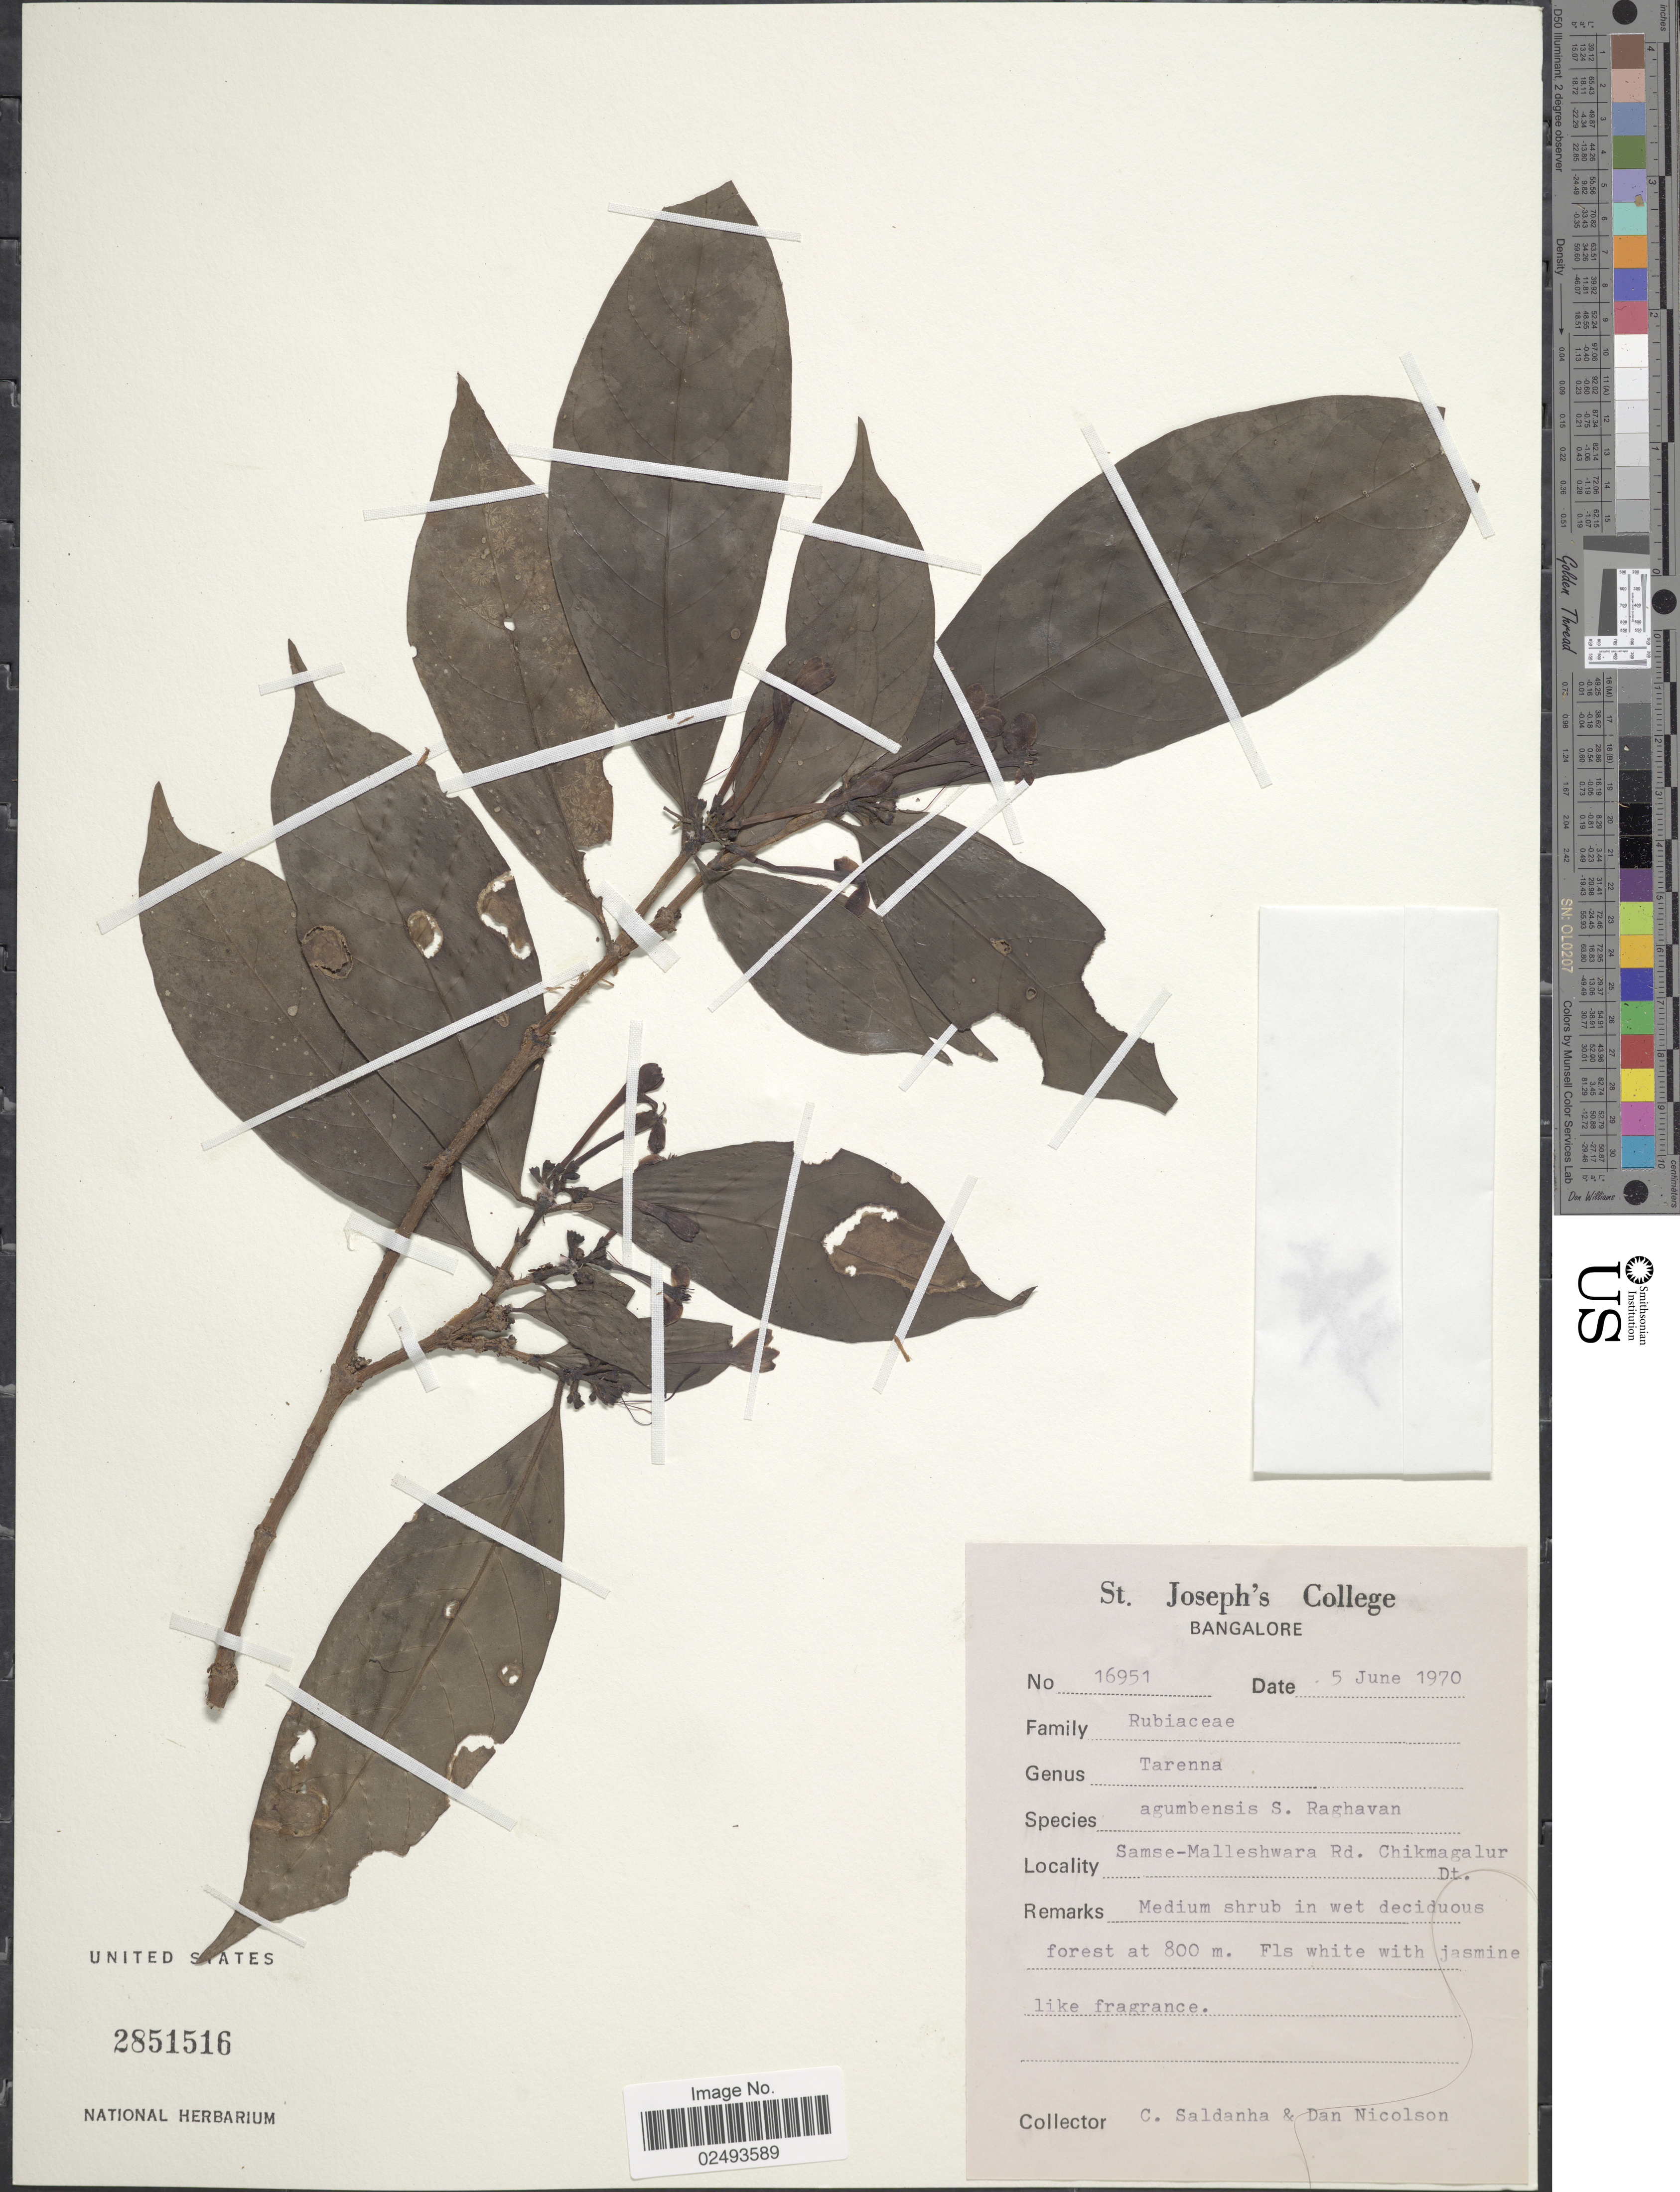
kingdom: Plantae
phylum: Tracheophyta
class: Magnoliopsida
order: Gentianales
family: Rubiaceae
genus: Tarenna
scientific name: Tarenna sp.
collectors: C. Sladanha & D. H. Nicolson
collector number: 16951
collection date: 1970-06-05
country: India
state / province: Karnataka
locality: Samse-Malleshwara Rd., Chikmagalur Dt.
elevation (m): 800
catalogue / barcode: US 2851516